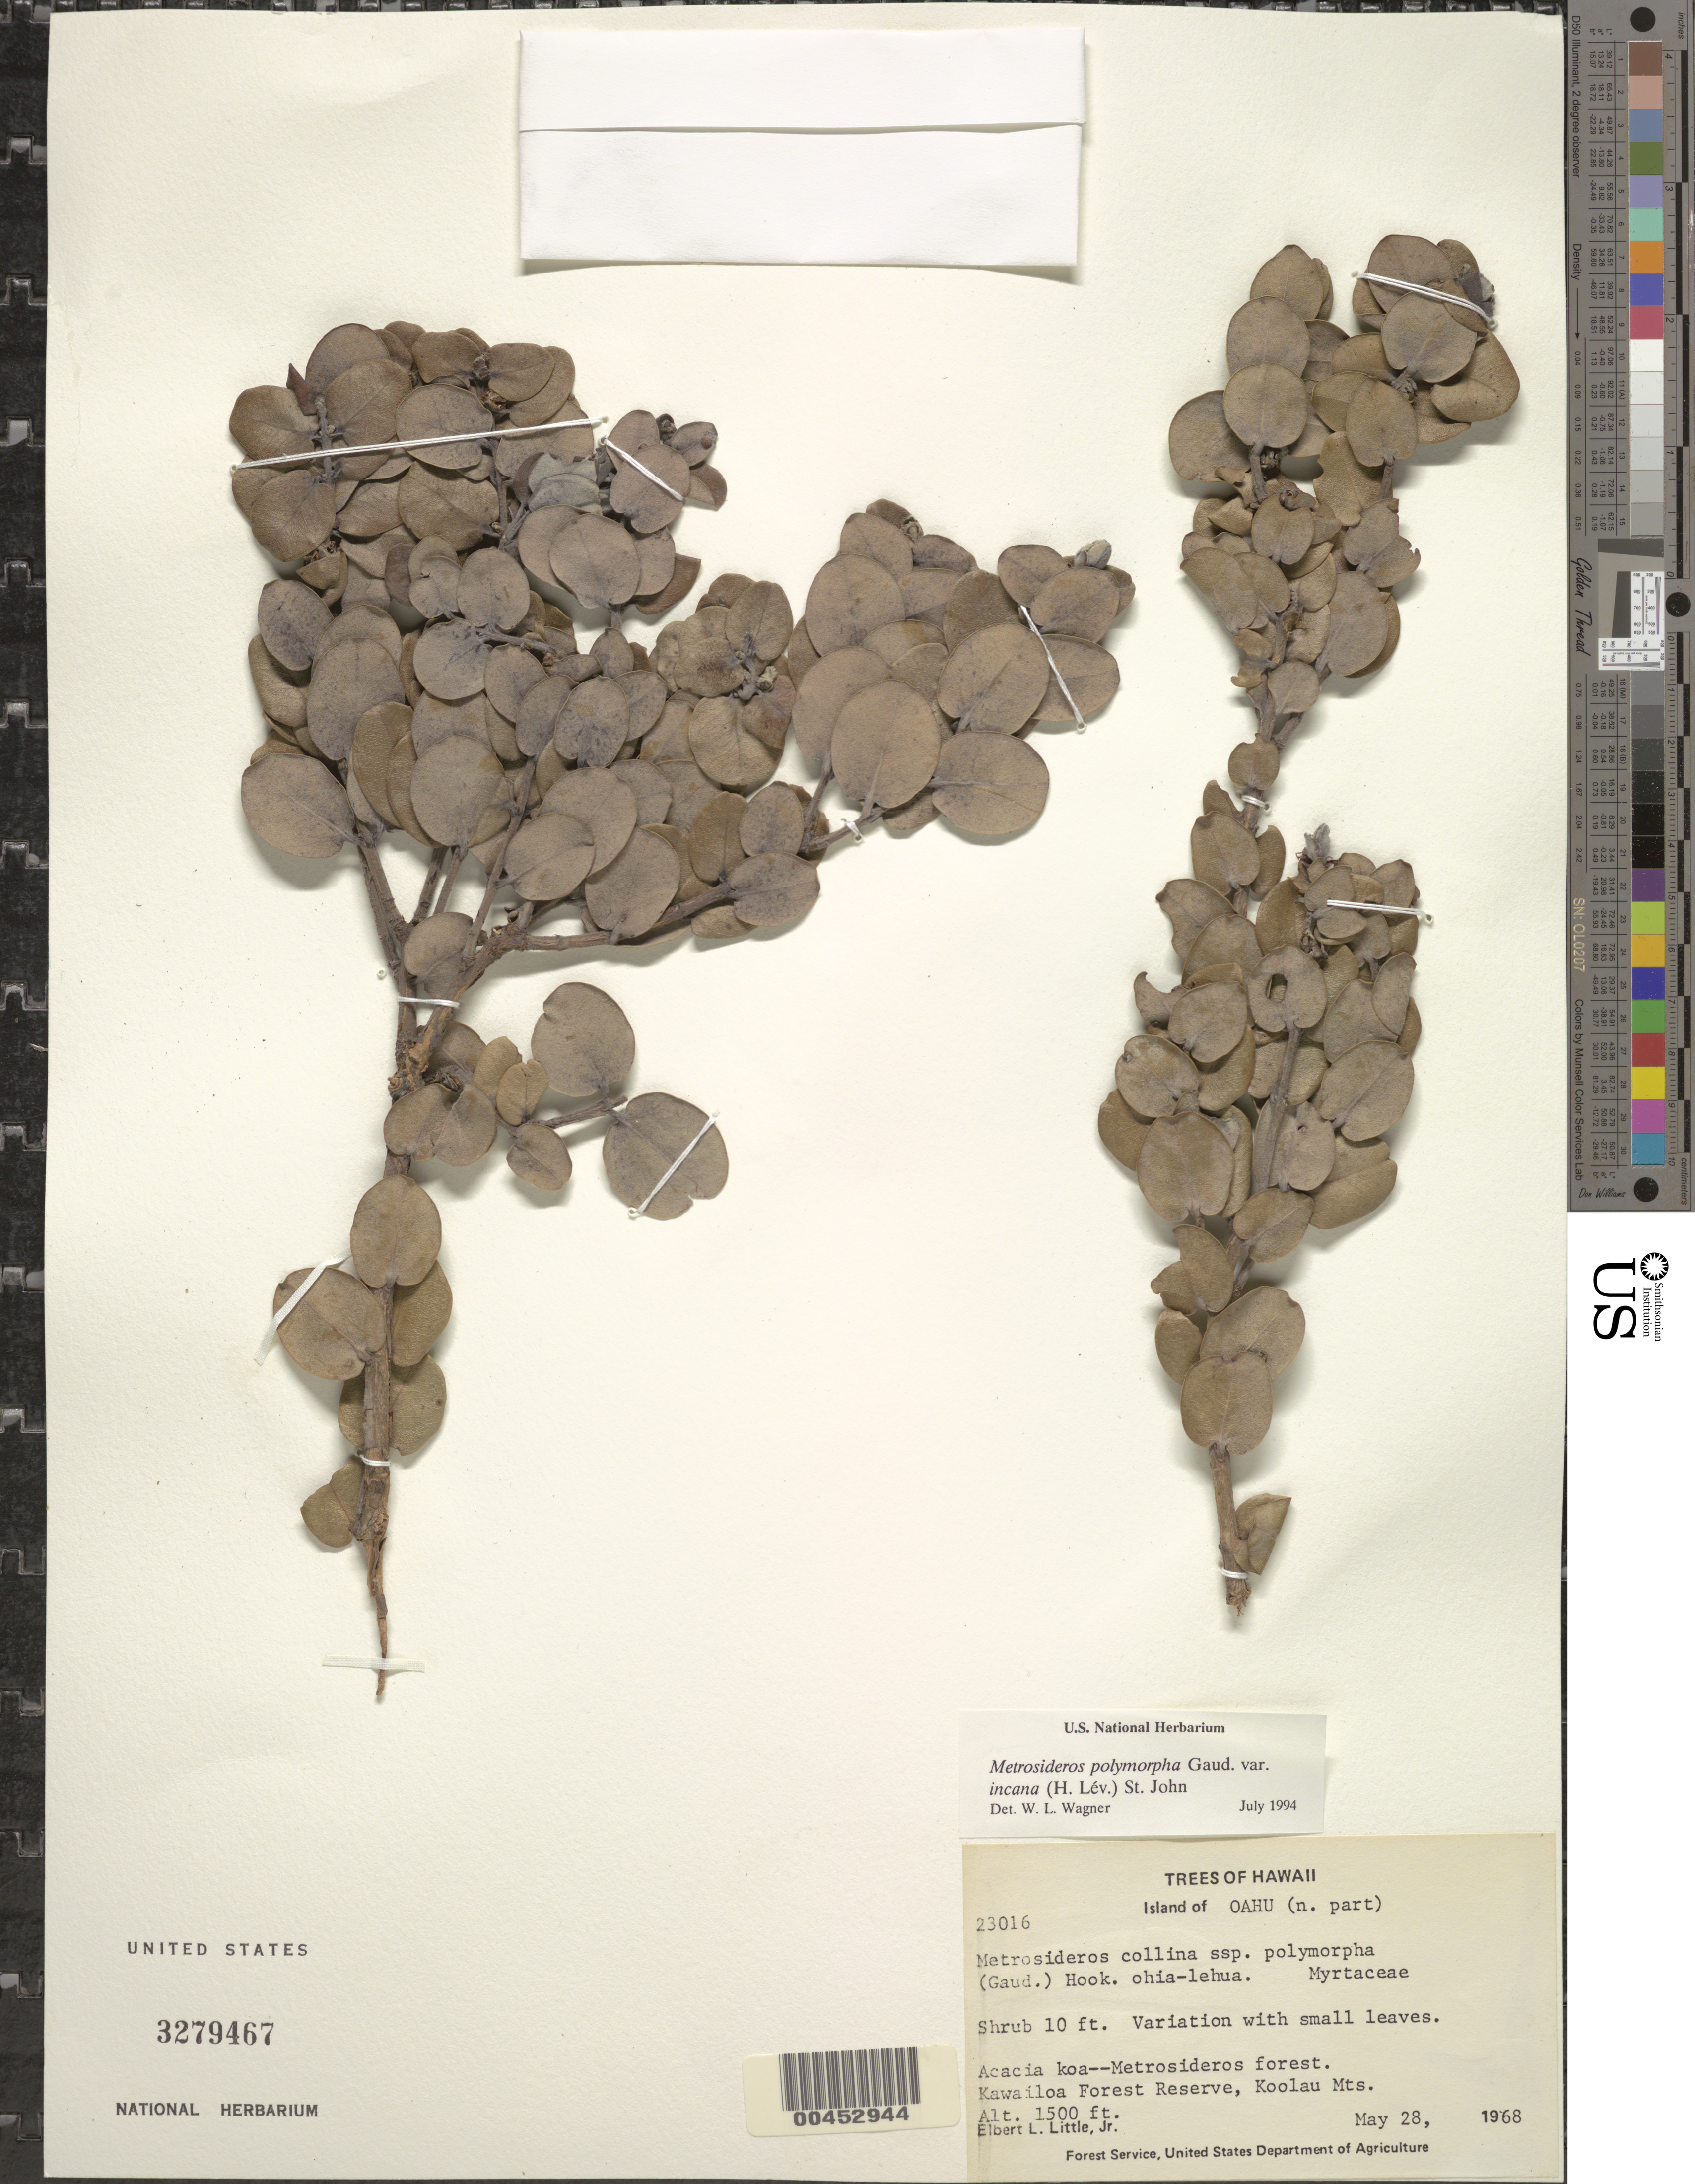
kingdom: Plantae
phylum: Tracheophyta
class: Magnoliopsida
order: Myrtales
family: Myrtaceae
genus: Metrosideros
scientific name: Metrosideros polymorpha var. incana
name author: H. St. John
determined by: Wagner, W. L., (BOT), Smithsonian Institution - National Museum of Natural History (UNITED STATES)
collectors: E. L. Little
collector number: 23016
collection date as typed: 28 May 1968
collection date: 1968-05-28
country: United States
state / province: Hawaii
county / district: Honolulu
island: Oahu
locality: N part of Oahu, Kawailoa Forest Reserve, Koolau Mts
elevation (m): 457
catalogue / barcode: US 3279467